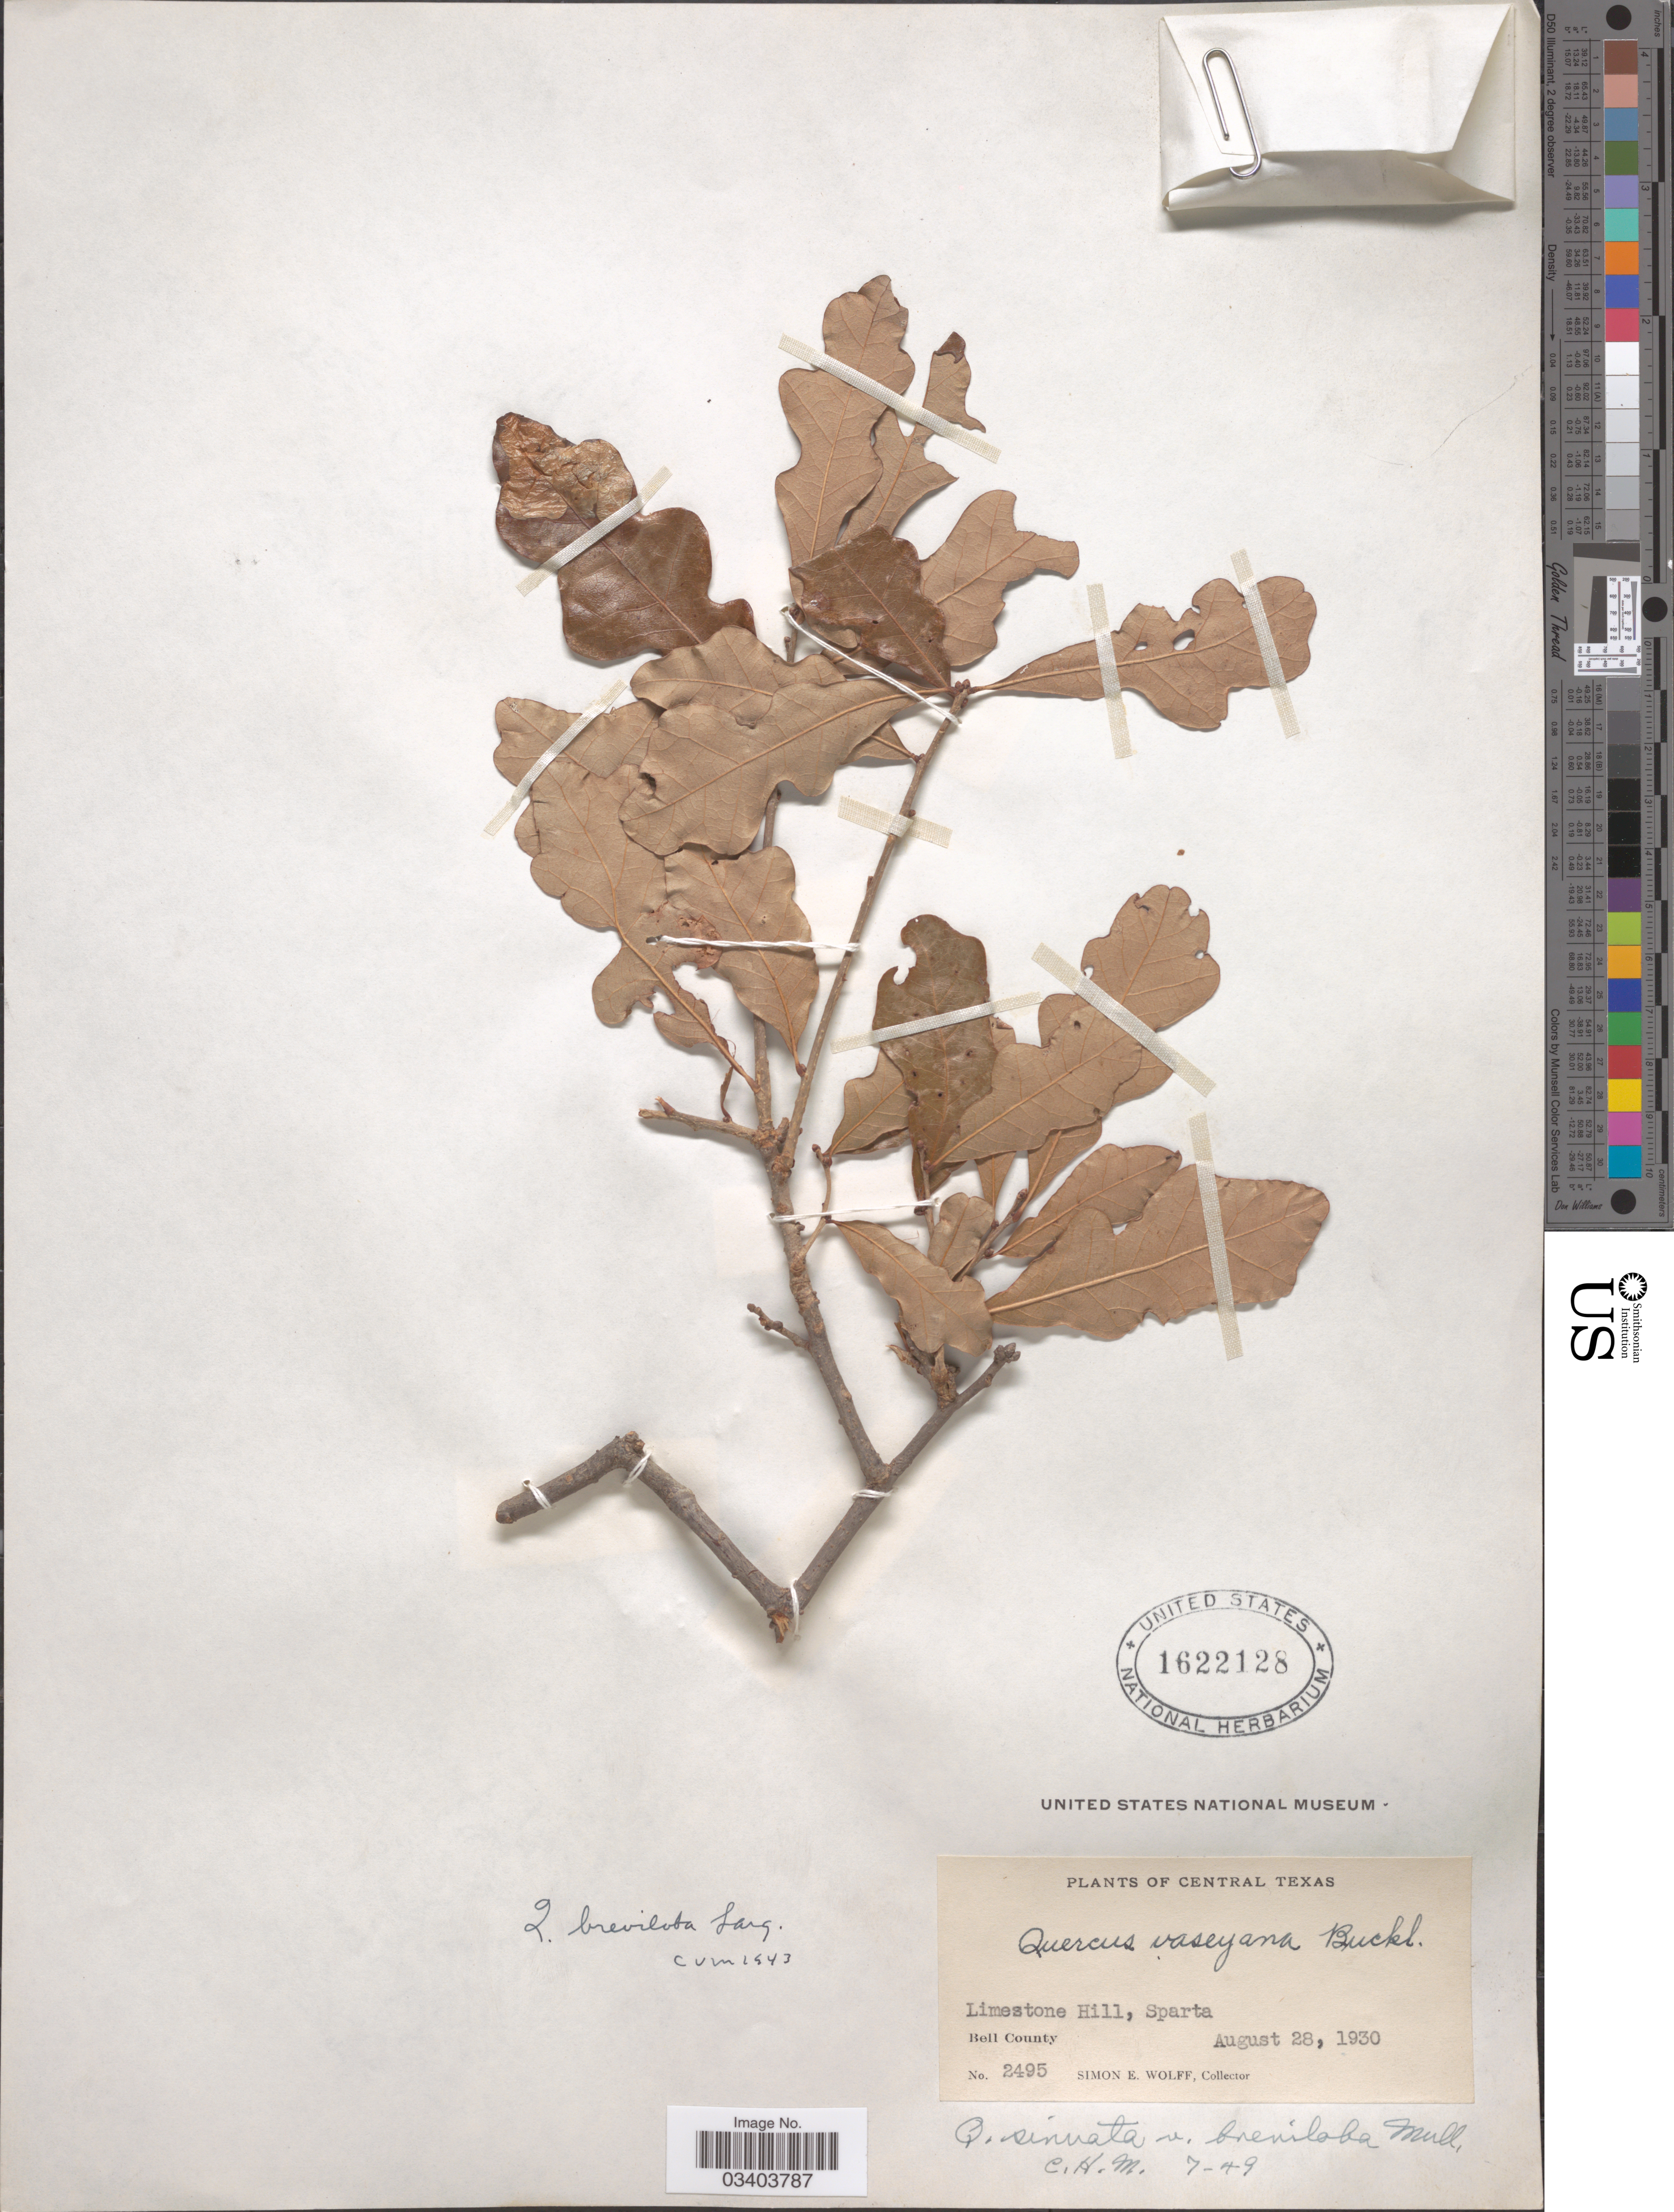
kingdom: Plantae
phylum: Tracheophyta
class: Magnoliopsida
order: Fagales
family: Fagaceae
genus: Quercus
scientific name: Quercus breviloba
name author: (Torr.) Sarg.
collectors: S. E. Wolff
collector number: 2495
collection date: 1930-08-28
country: United States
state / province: Texas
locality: Central Texas. Limestone Hill, Sparta. Bell County.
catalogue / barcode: US 1622128